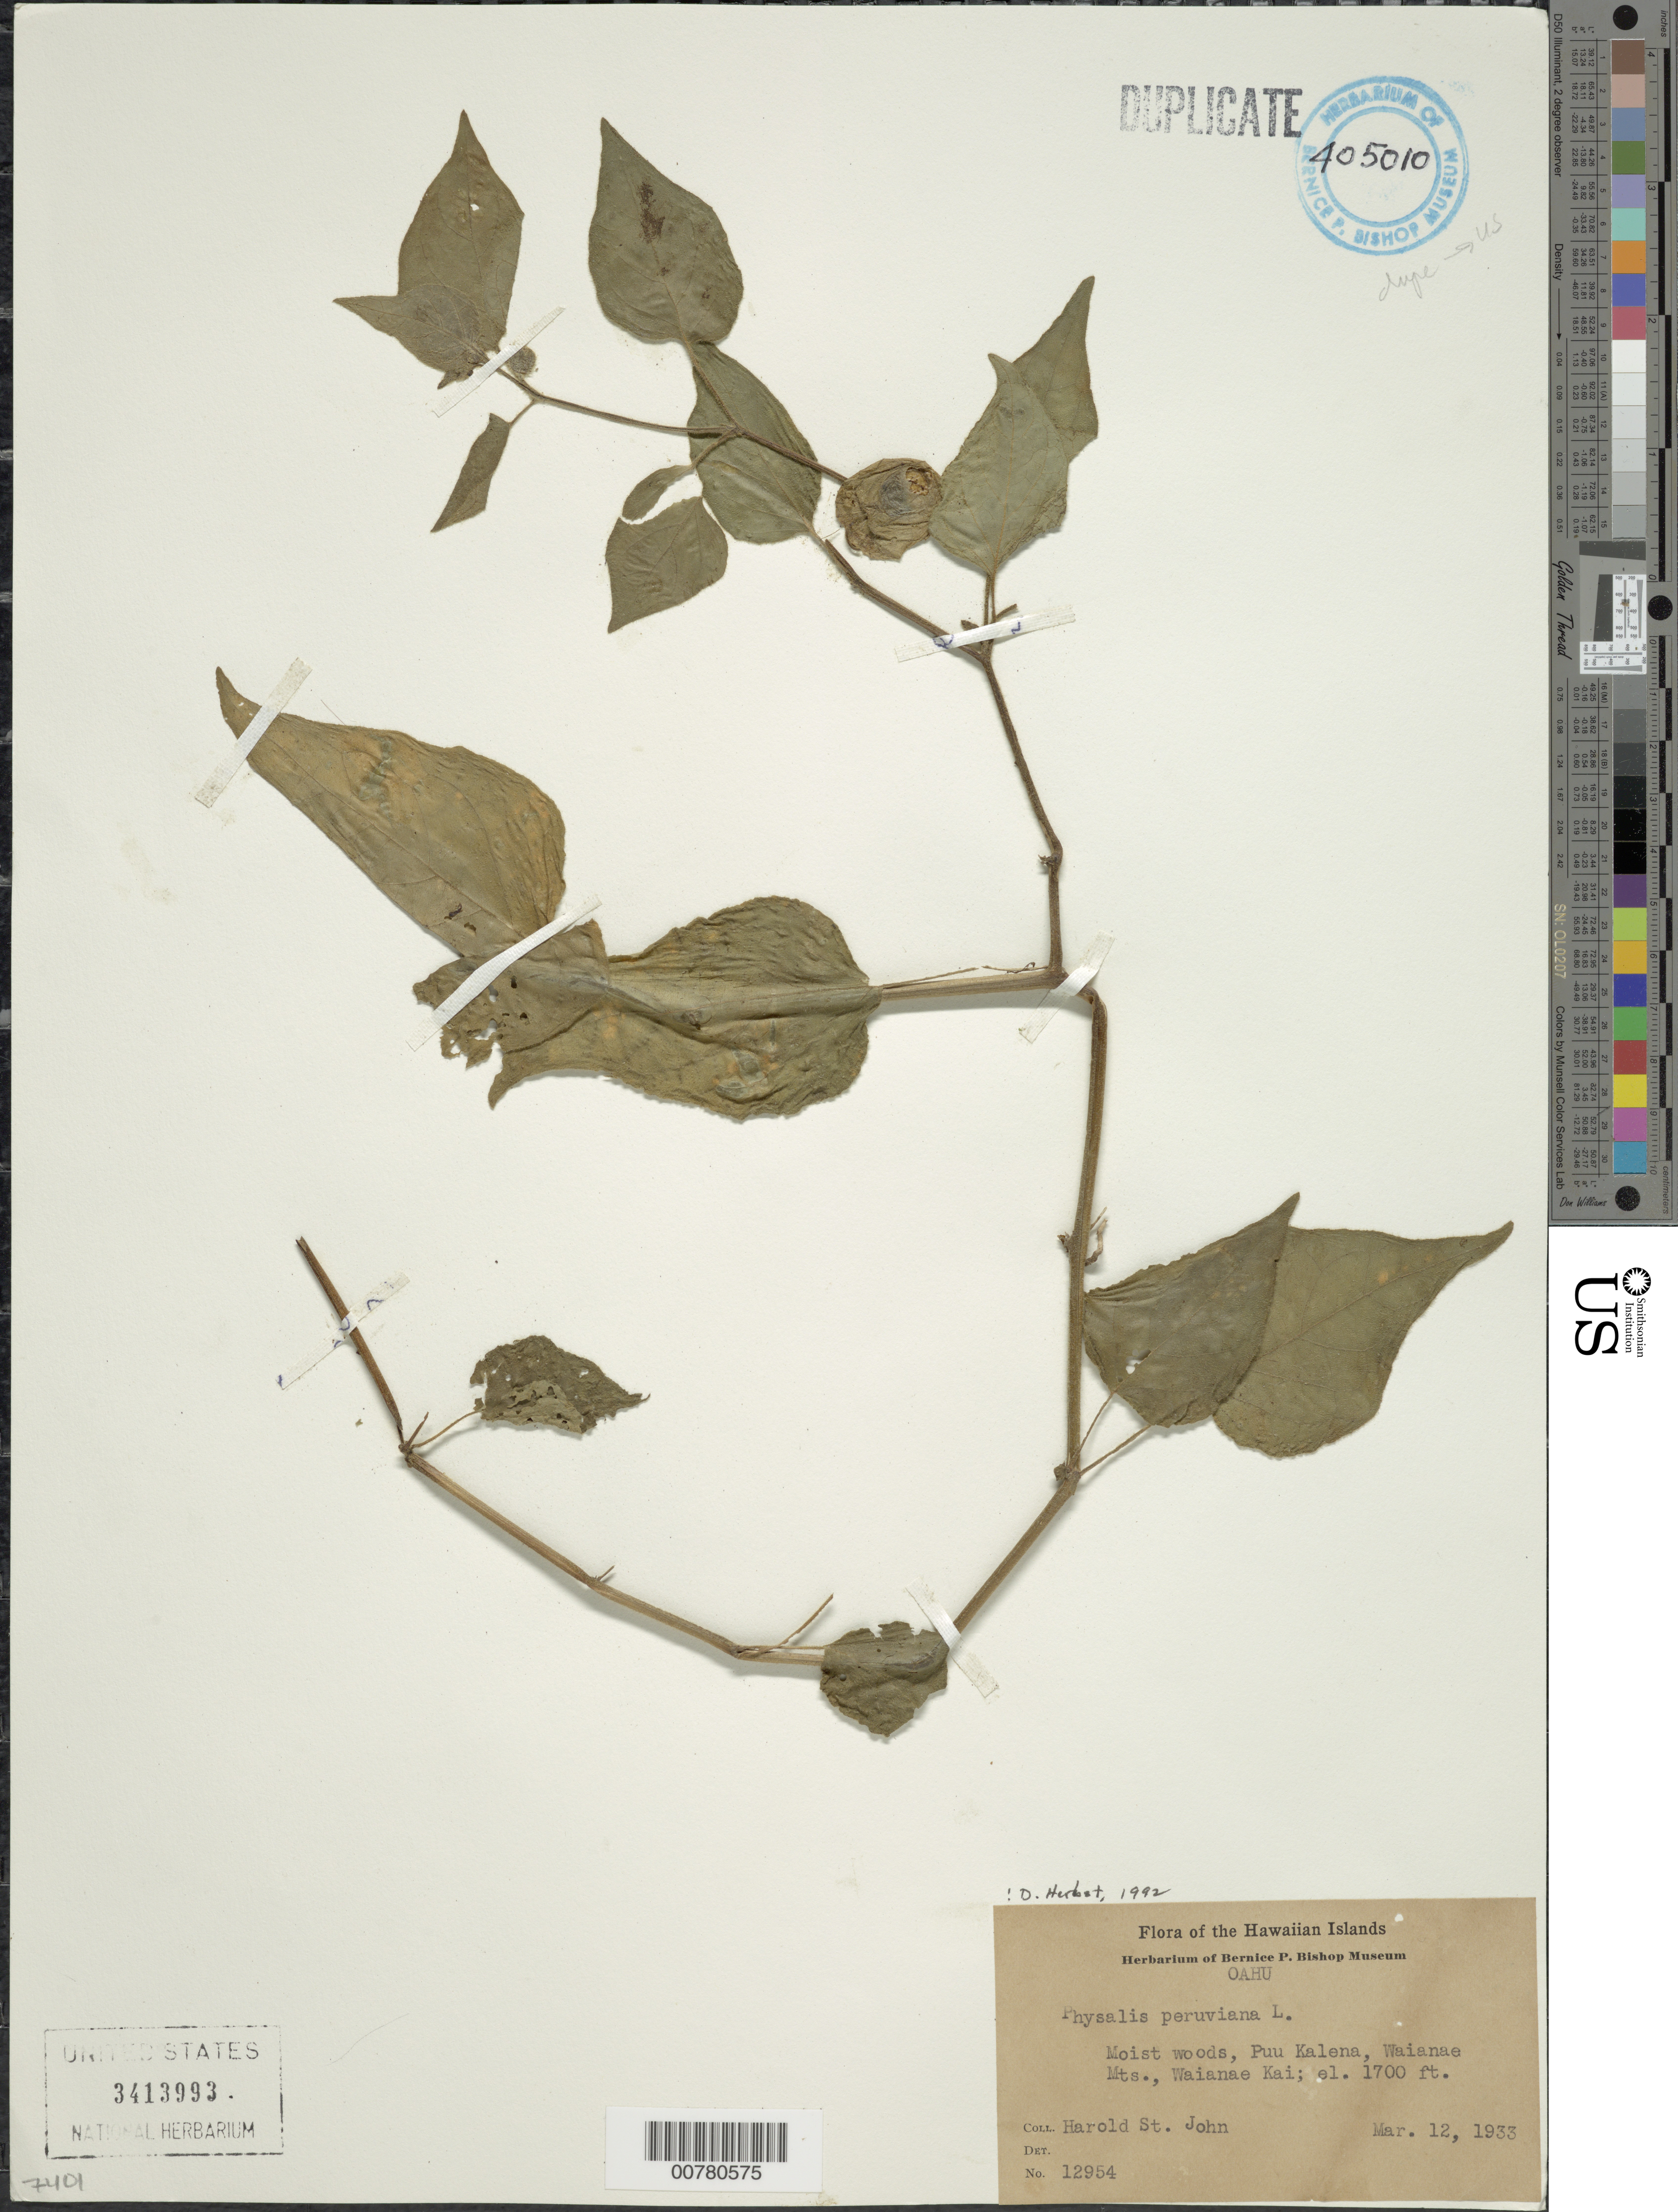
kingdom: Plantae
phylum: Tracheophyta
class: Magnoliopsida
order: Solanales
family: Solanaceae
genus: Physalis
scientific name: Physalis peruviana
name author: L.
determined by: Herbst, D. R.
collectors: H. St. John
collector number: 12954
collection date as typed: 12 Mar 1933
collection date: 1933-03-12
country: United States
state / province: Hawaii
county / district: Honolulu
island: Oahu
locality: Waianae Kai, Puu Kalena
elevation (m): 518.2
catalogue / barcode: US 3413993